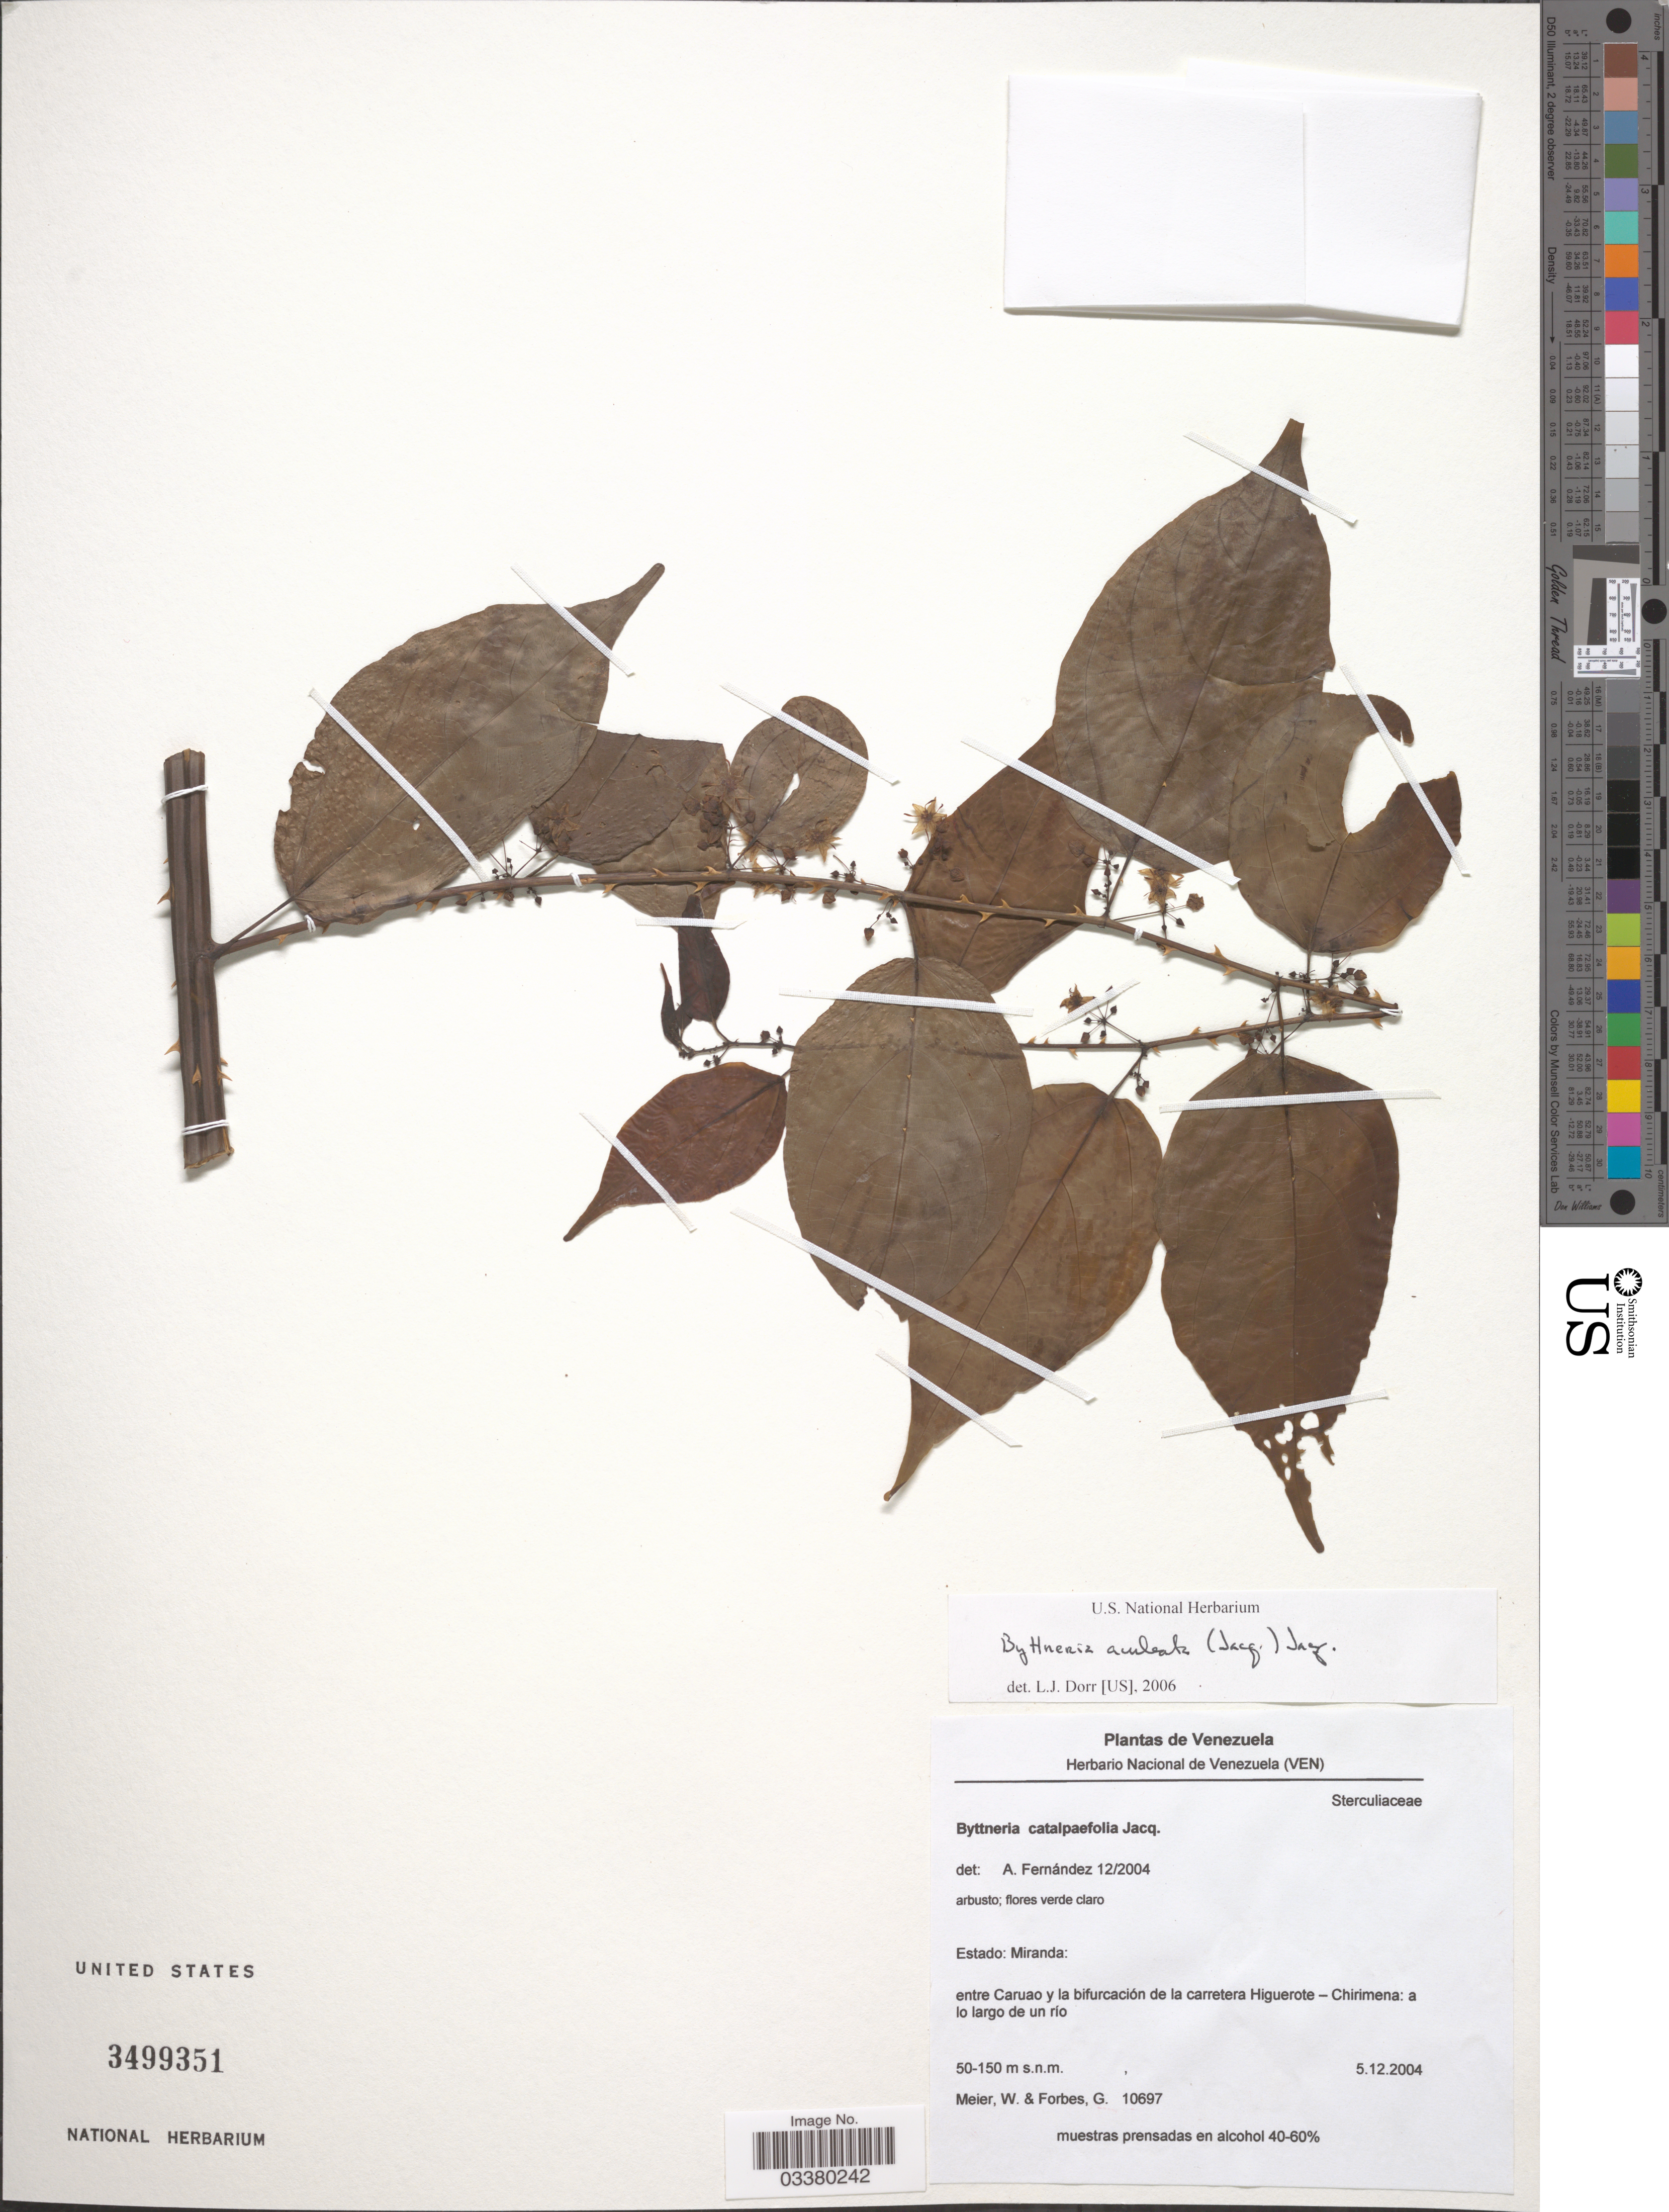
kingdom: Plantae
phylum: Tracheophyta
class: Magnoliopsida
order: Malvales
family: Malvaceae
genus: Byttneria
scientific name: Byttneria aculeata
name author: (Jacq.) Jacq.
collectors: W. Meier & G. Forbes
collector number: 10697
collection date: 2004-12-05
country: Venezuela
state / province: Miranda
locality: Entre Caruao y la bifurcación de la carretera Higuerote - Chirimena; a lo largo de un río.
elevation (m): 50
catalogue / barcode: US 3499351